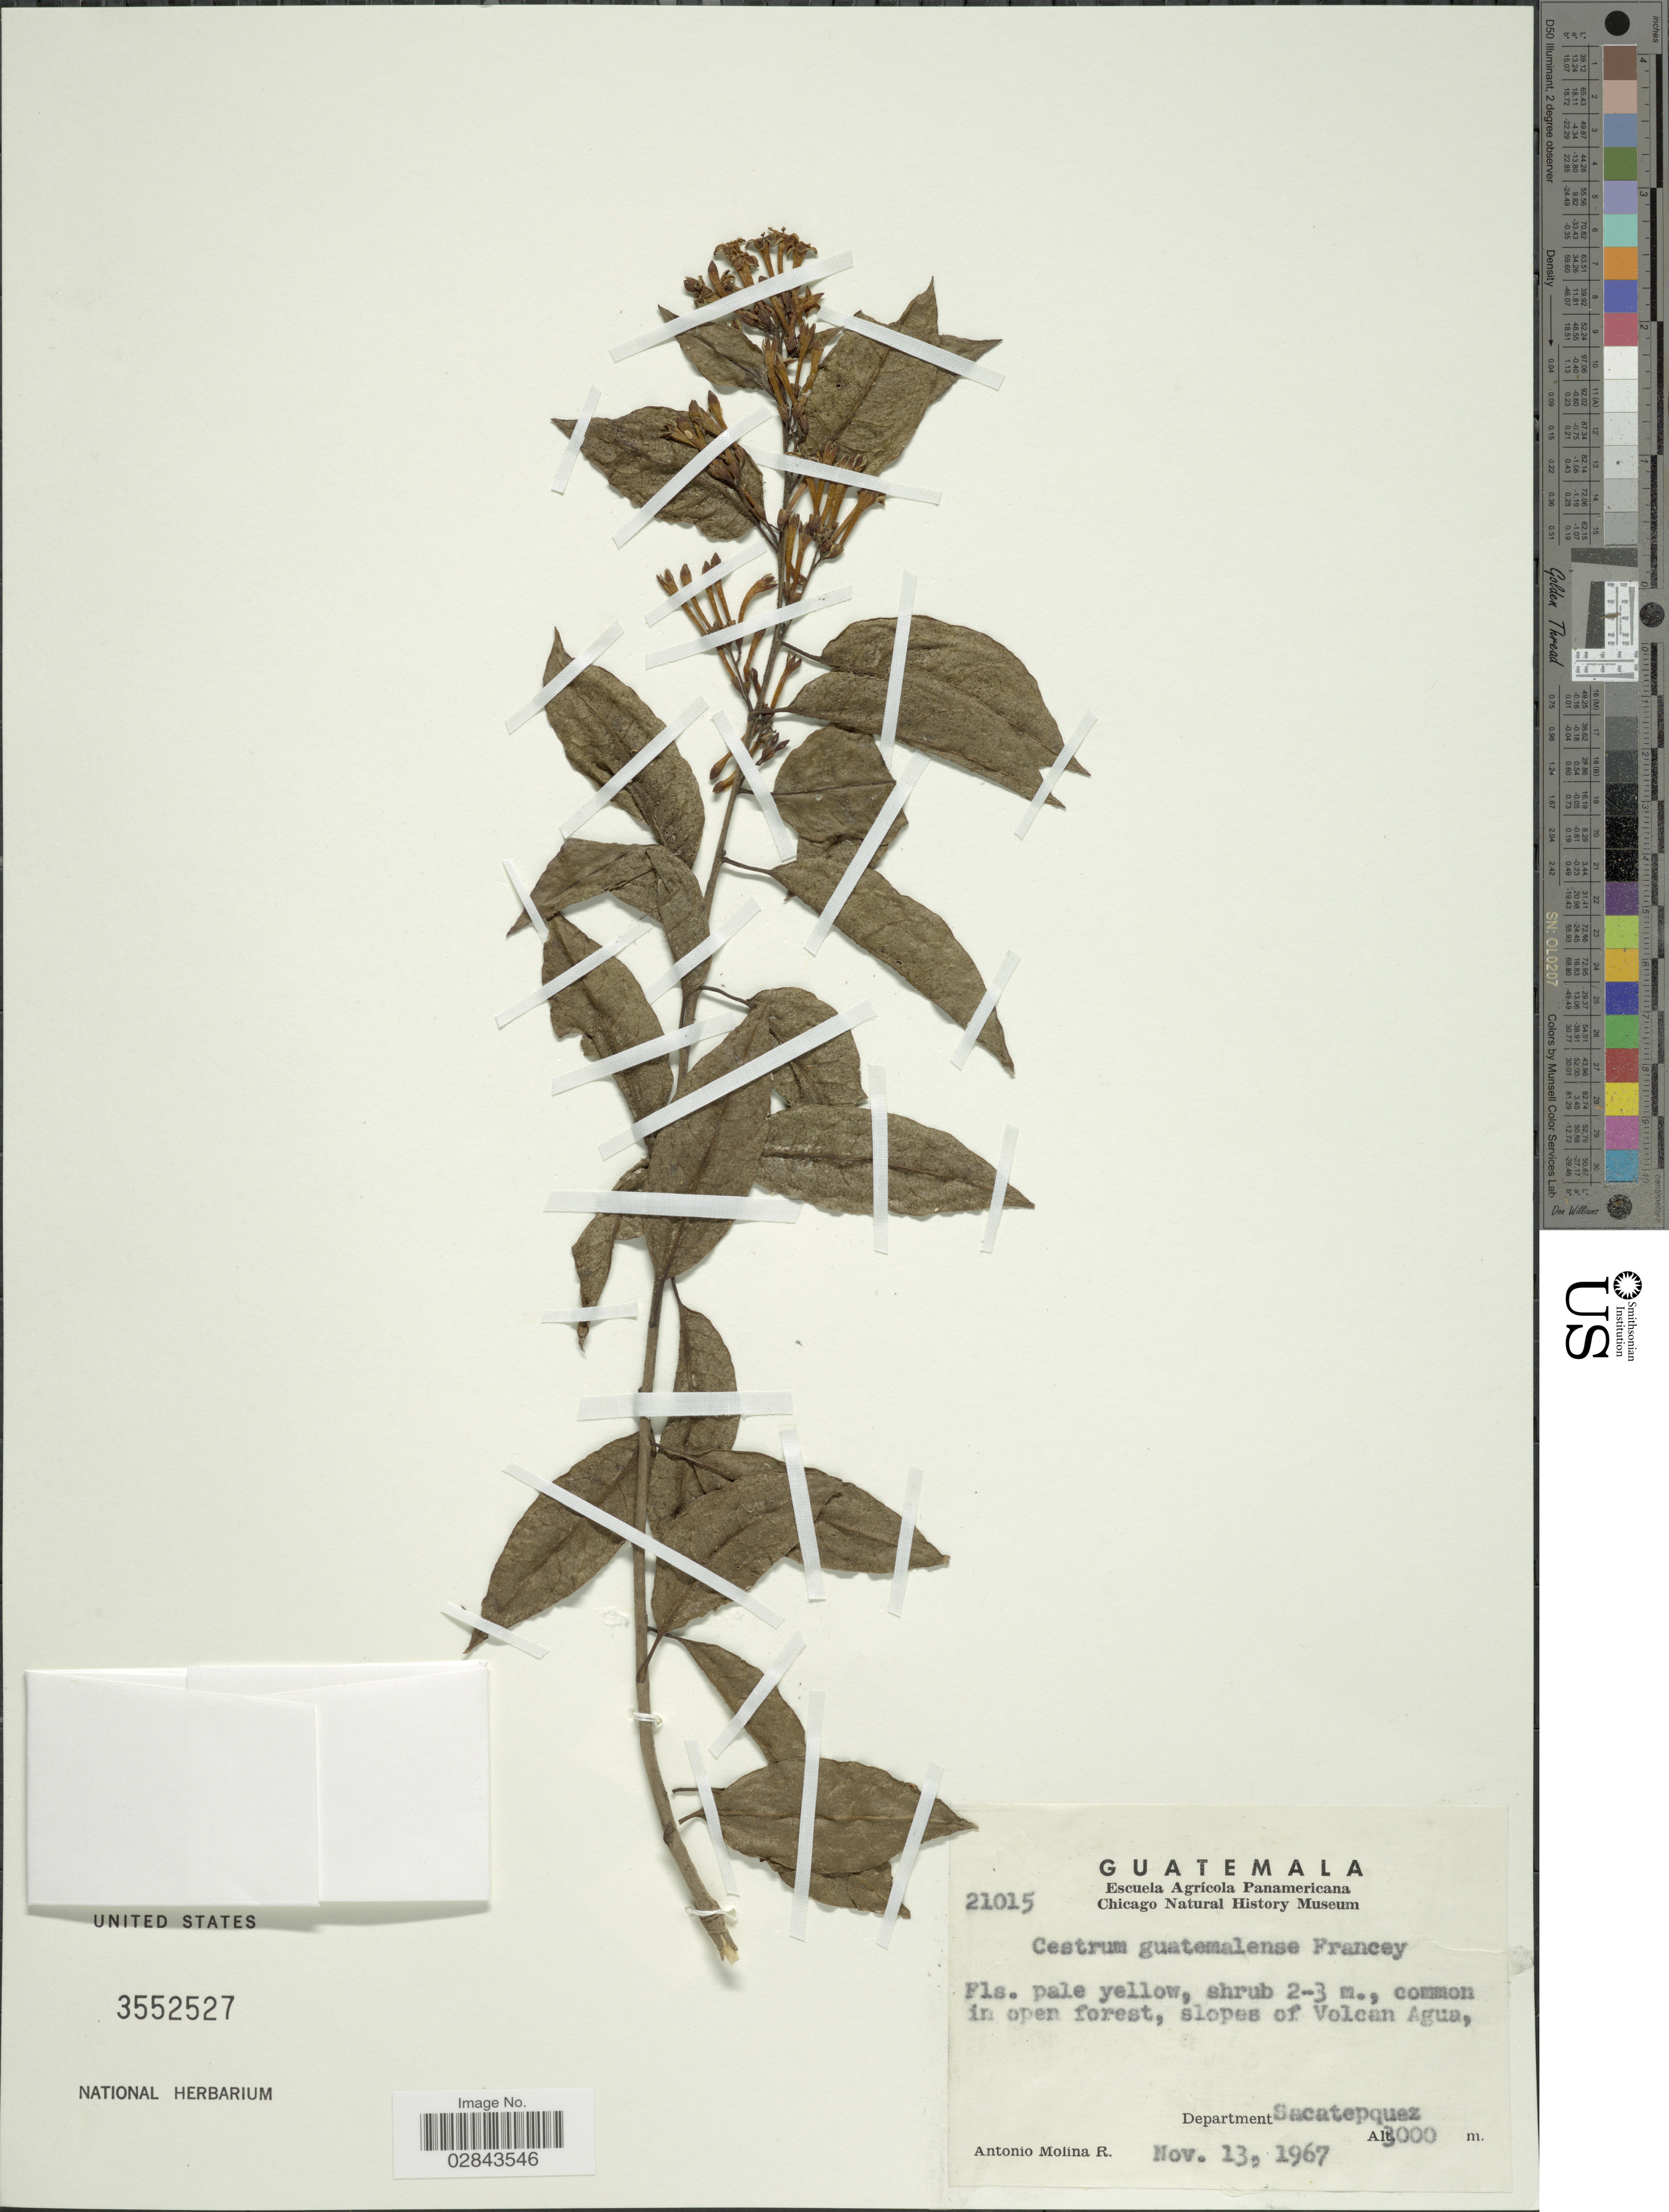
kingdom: Plantae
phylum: Tracheophyta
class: Magnoliopsida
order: Solanales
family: Solanaceae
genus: Cestrum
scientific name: Cestrum guatemalense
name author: Francey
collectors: A. Molina R.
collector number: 21015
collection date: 1967-11-13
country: Guatemala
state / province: Sacatepéquez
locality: Slopes of Volcan Agua, Department Sacatepquez.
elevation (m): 3000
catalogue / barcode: US 3552527